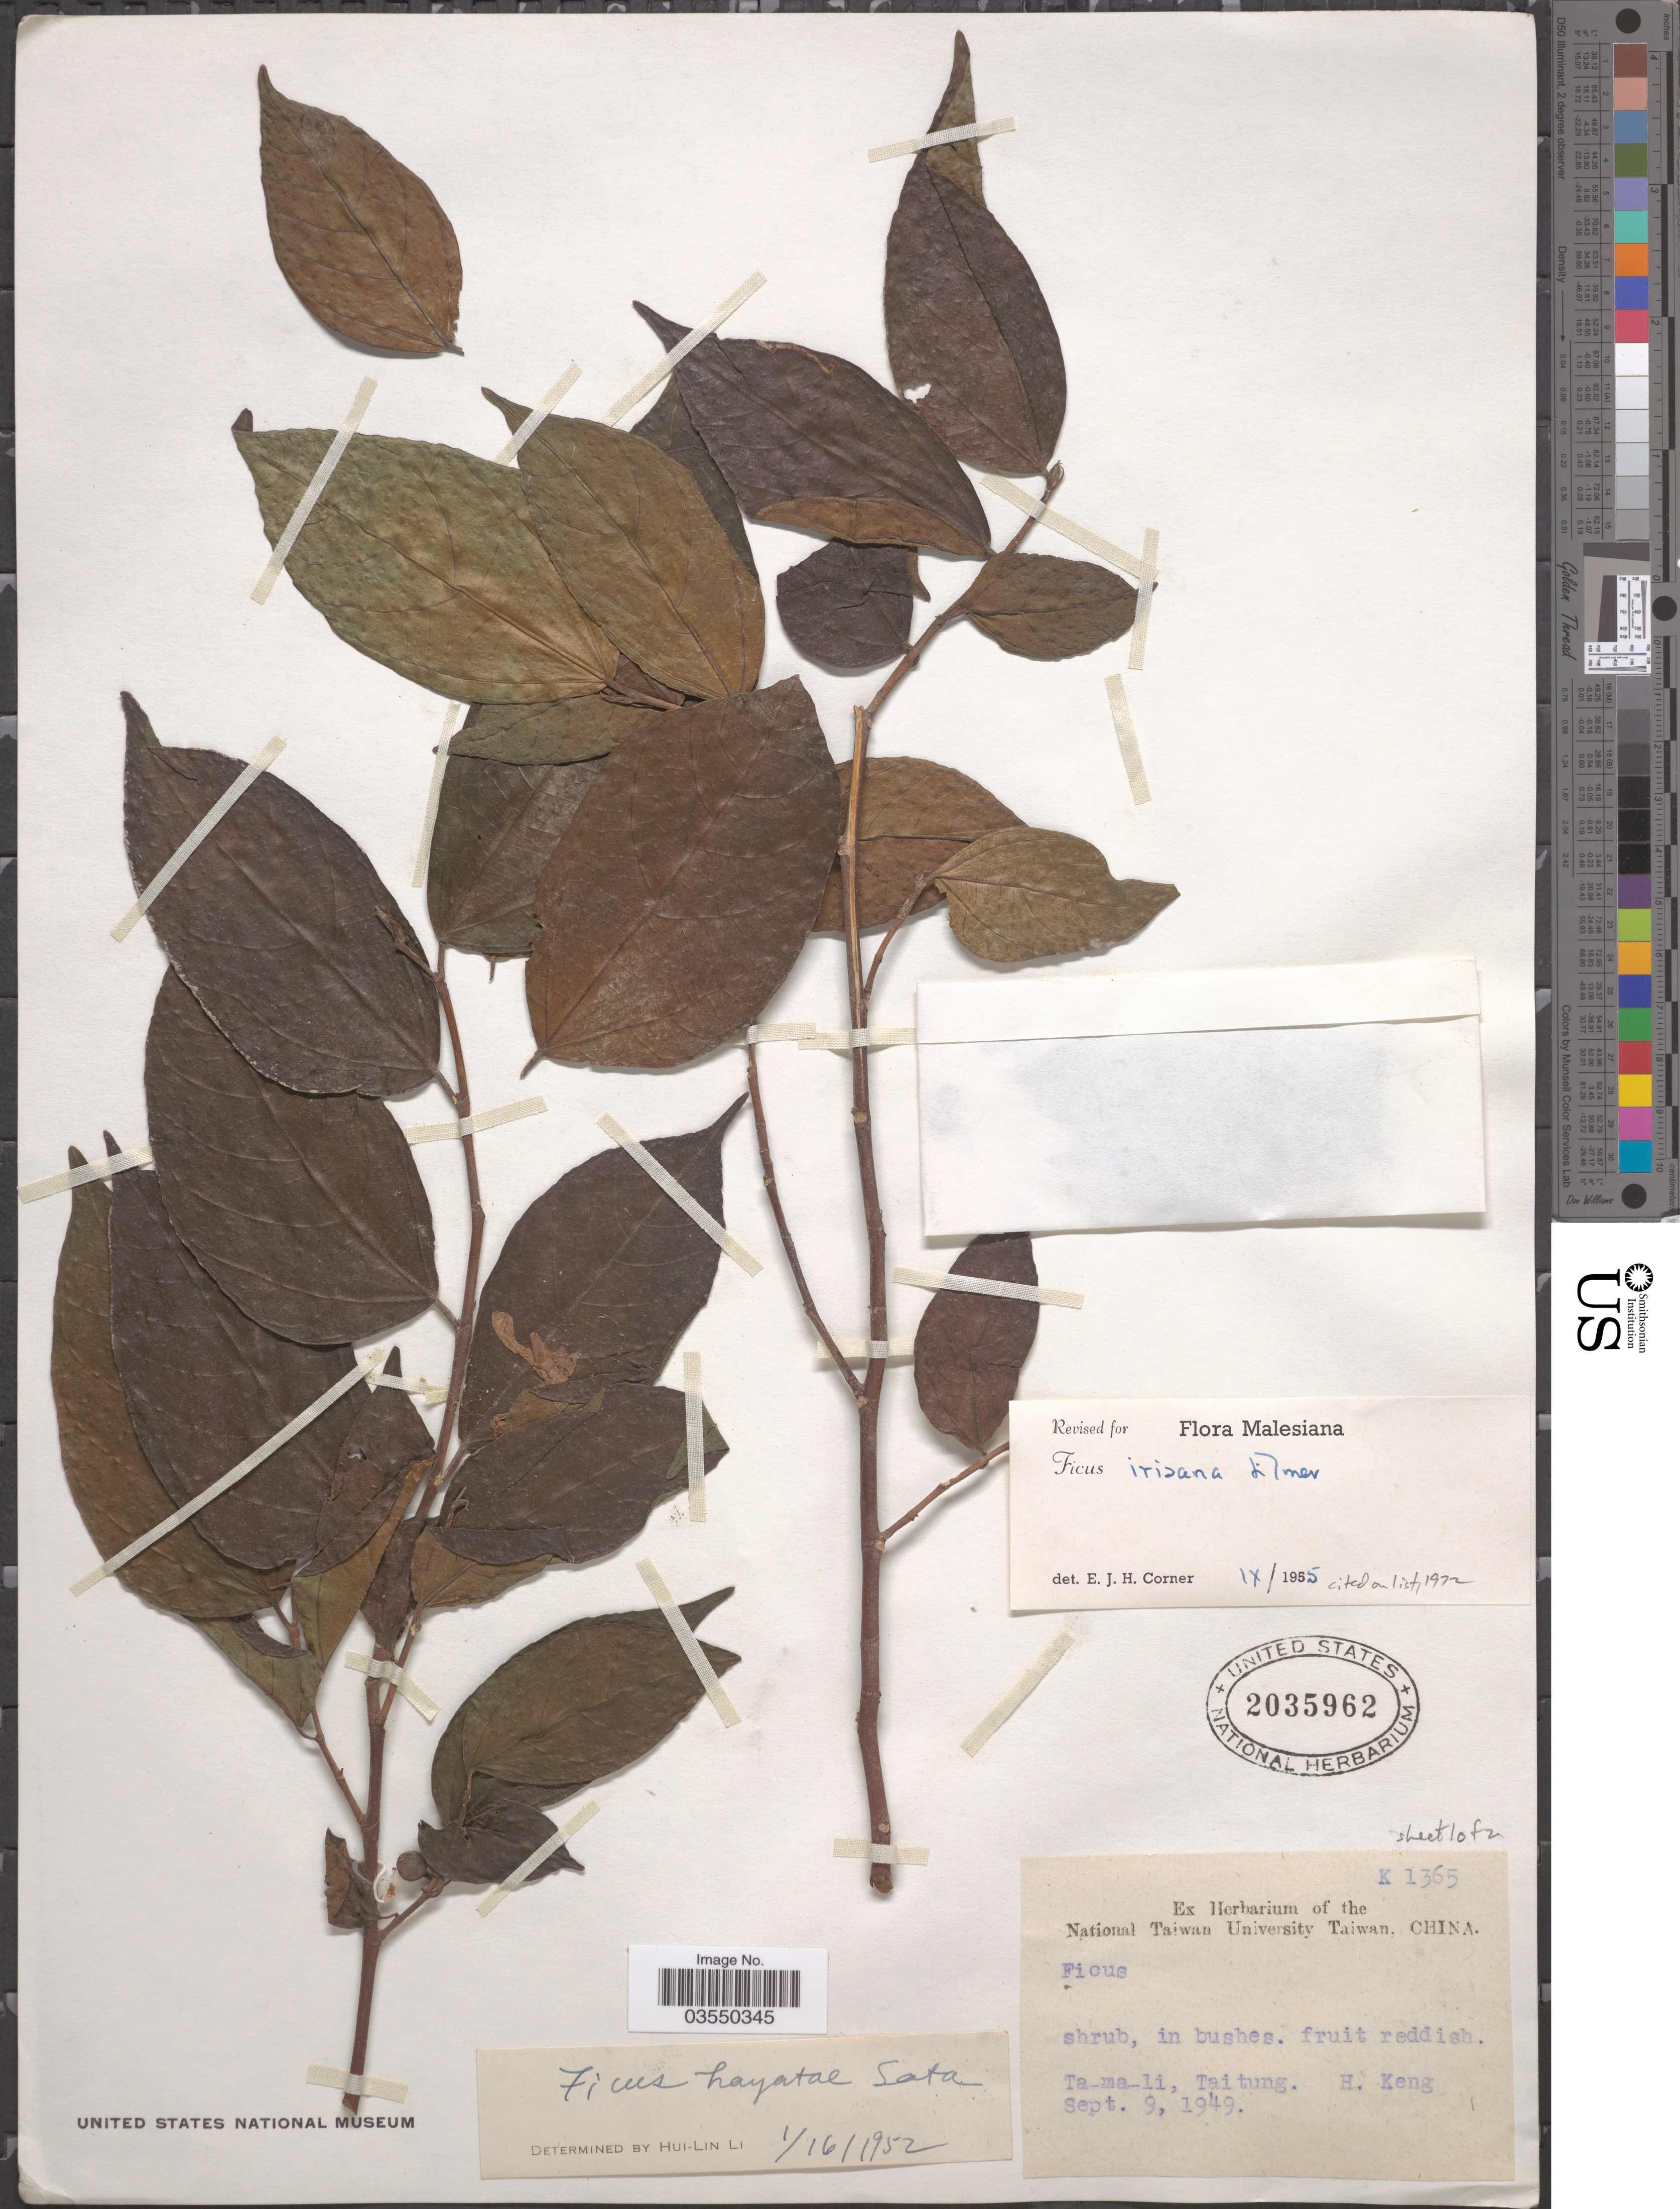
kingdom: Plantae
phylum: Tracheophyta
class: Magnoliopsida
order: Rosales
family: Moraceae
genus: Ficus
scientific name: Ficus irisana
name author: Elmer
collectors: H. Keng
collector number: K1365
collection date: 1949-09-09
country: Taiwan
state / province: Taitung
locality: Ta-ma-li.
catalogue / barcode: US 2035962